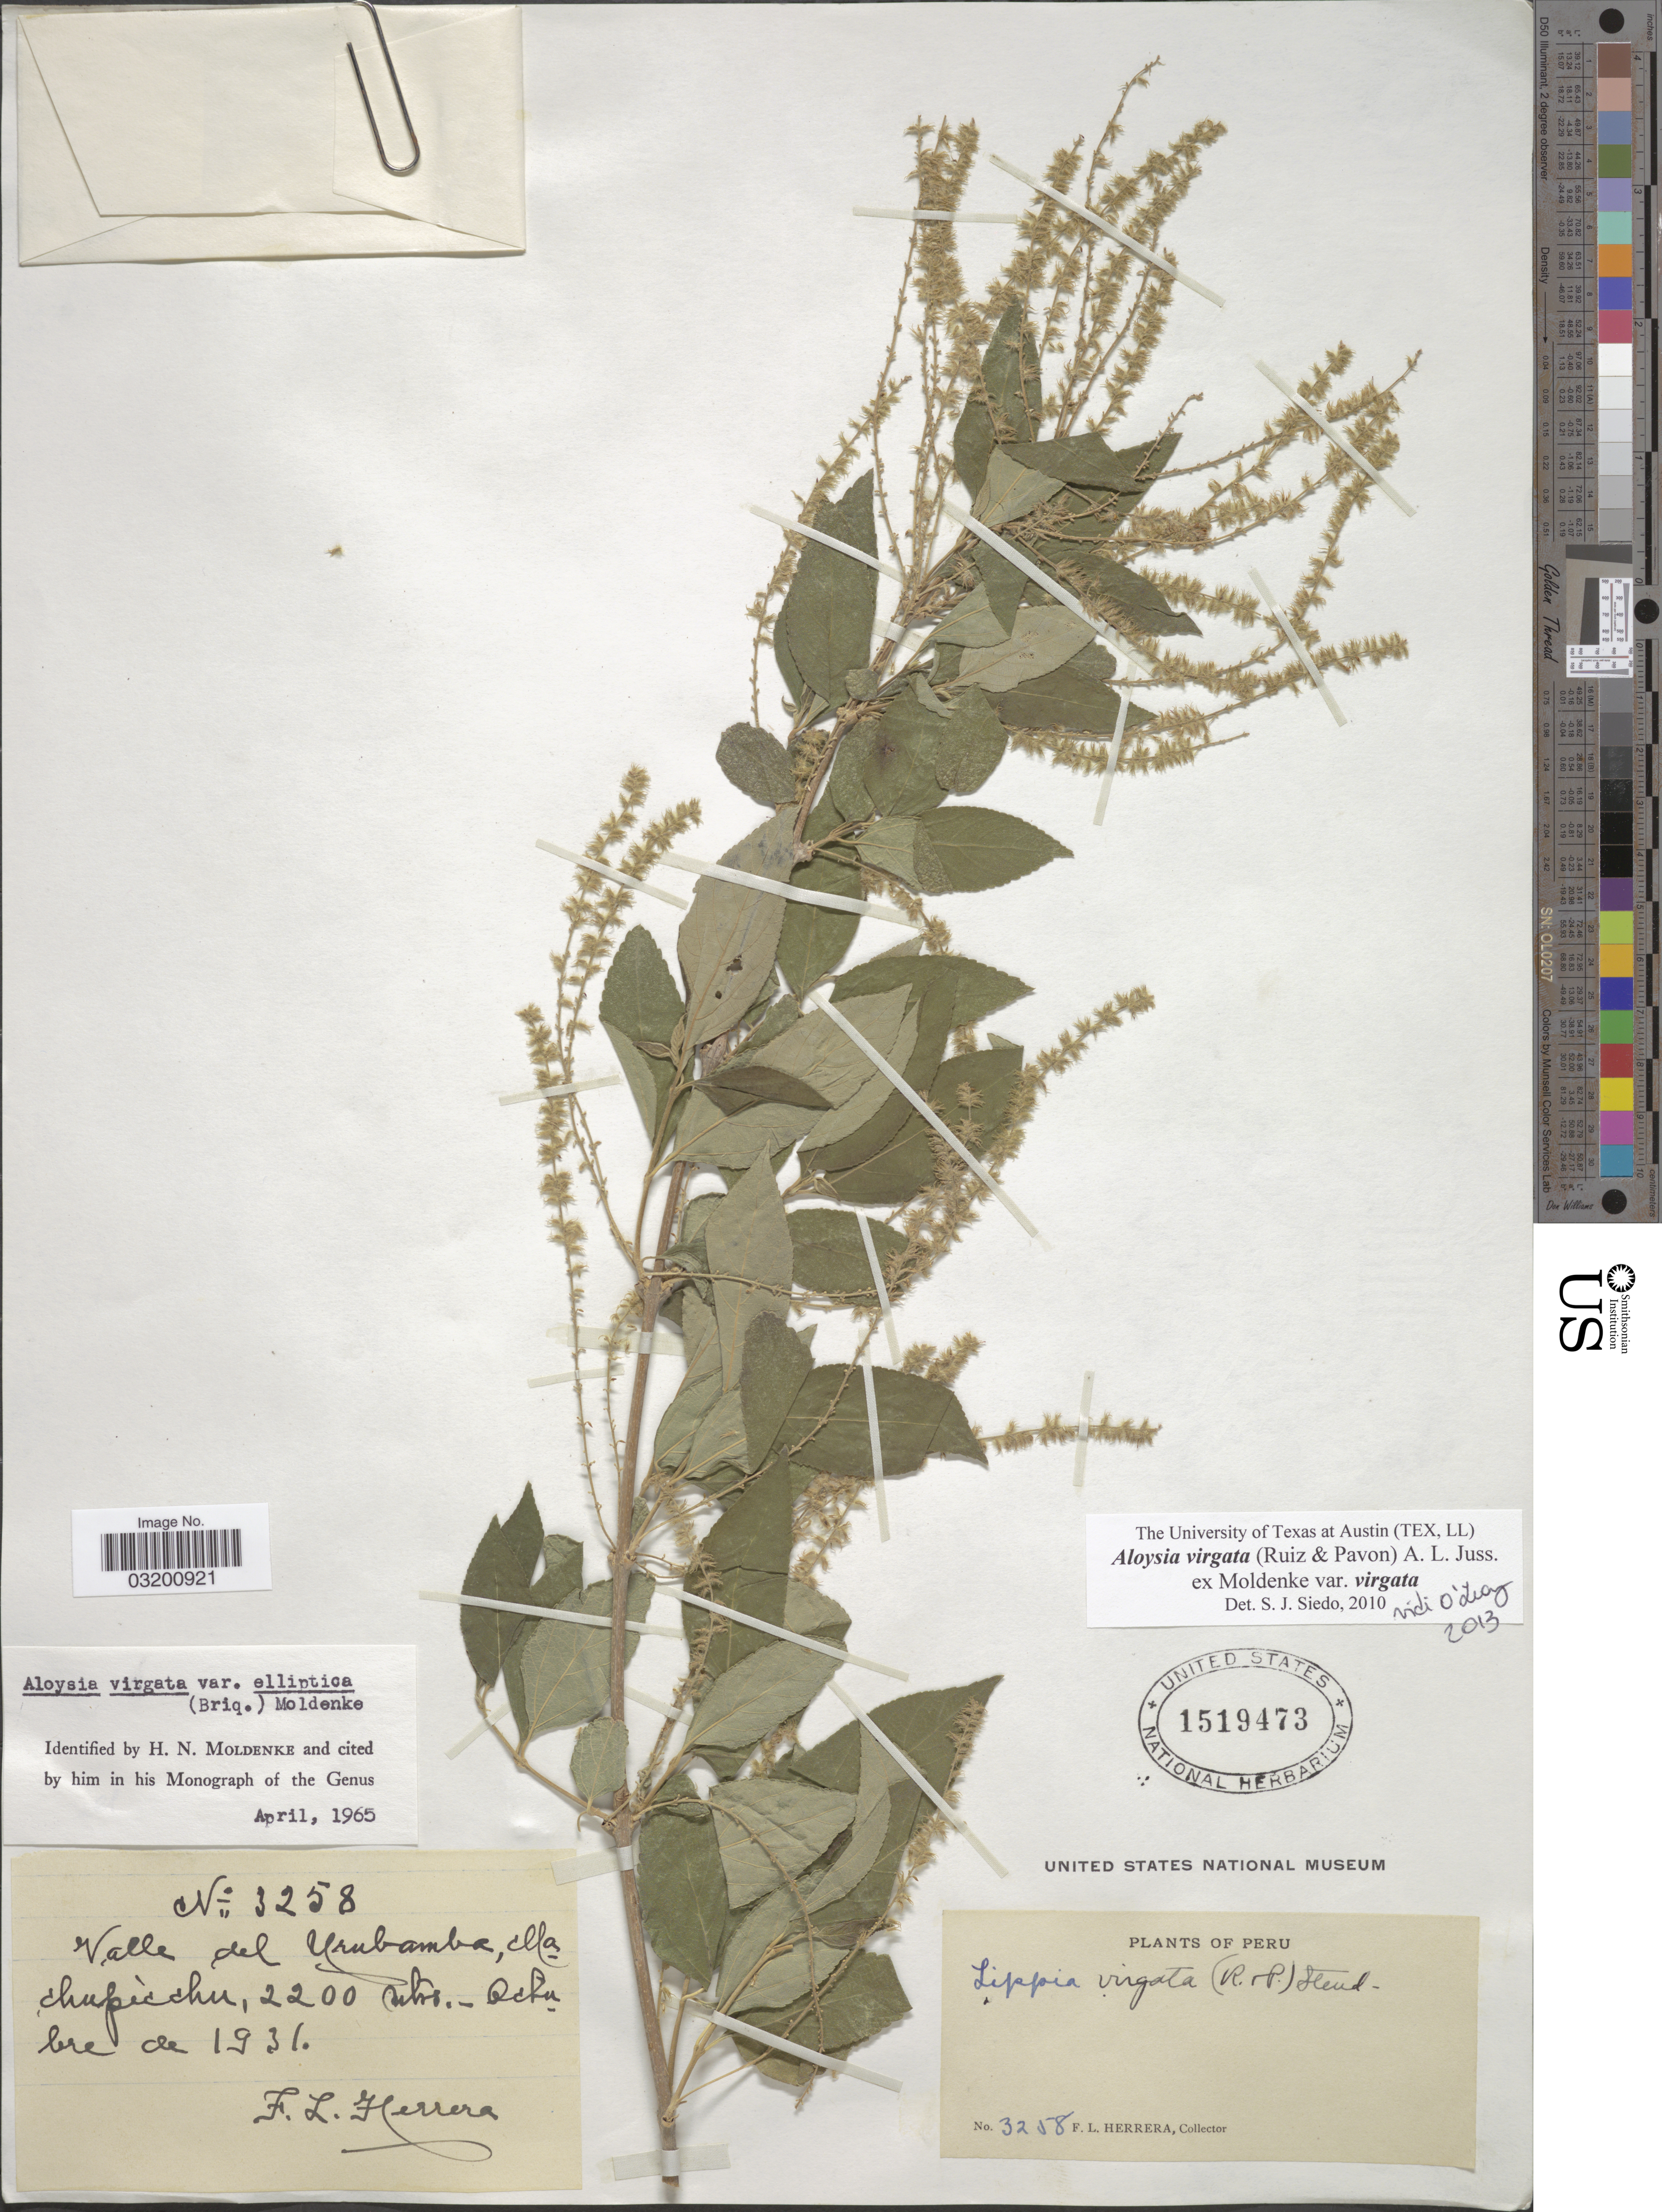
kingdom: Plantae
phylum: Tracheophyta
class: Magnoliopsida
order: Lamiales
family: Verbenaceae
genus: Aloysia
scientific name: Aloysia virgata var. virgata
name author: (Ruiz & Pav.) Juss.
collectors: F. L. Herrera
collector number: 3258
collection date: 1931-10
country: Peru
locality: Valle del Yrubamba, Machupècchu.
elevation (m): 2200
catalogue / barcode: US 1519473